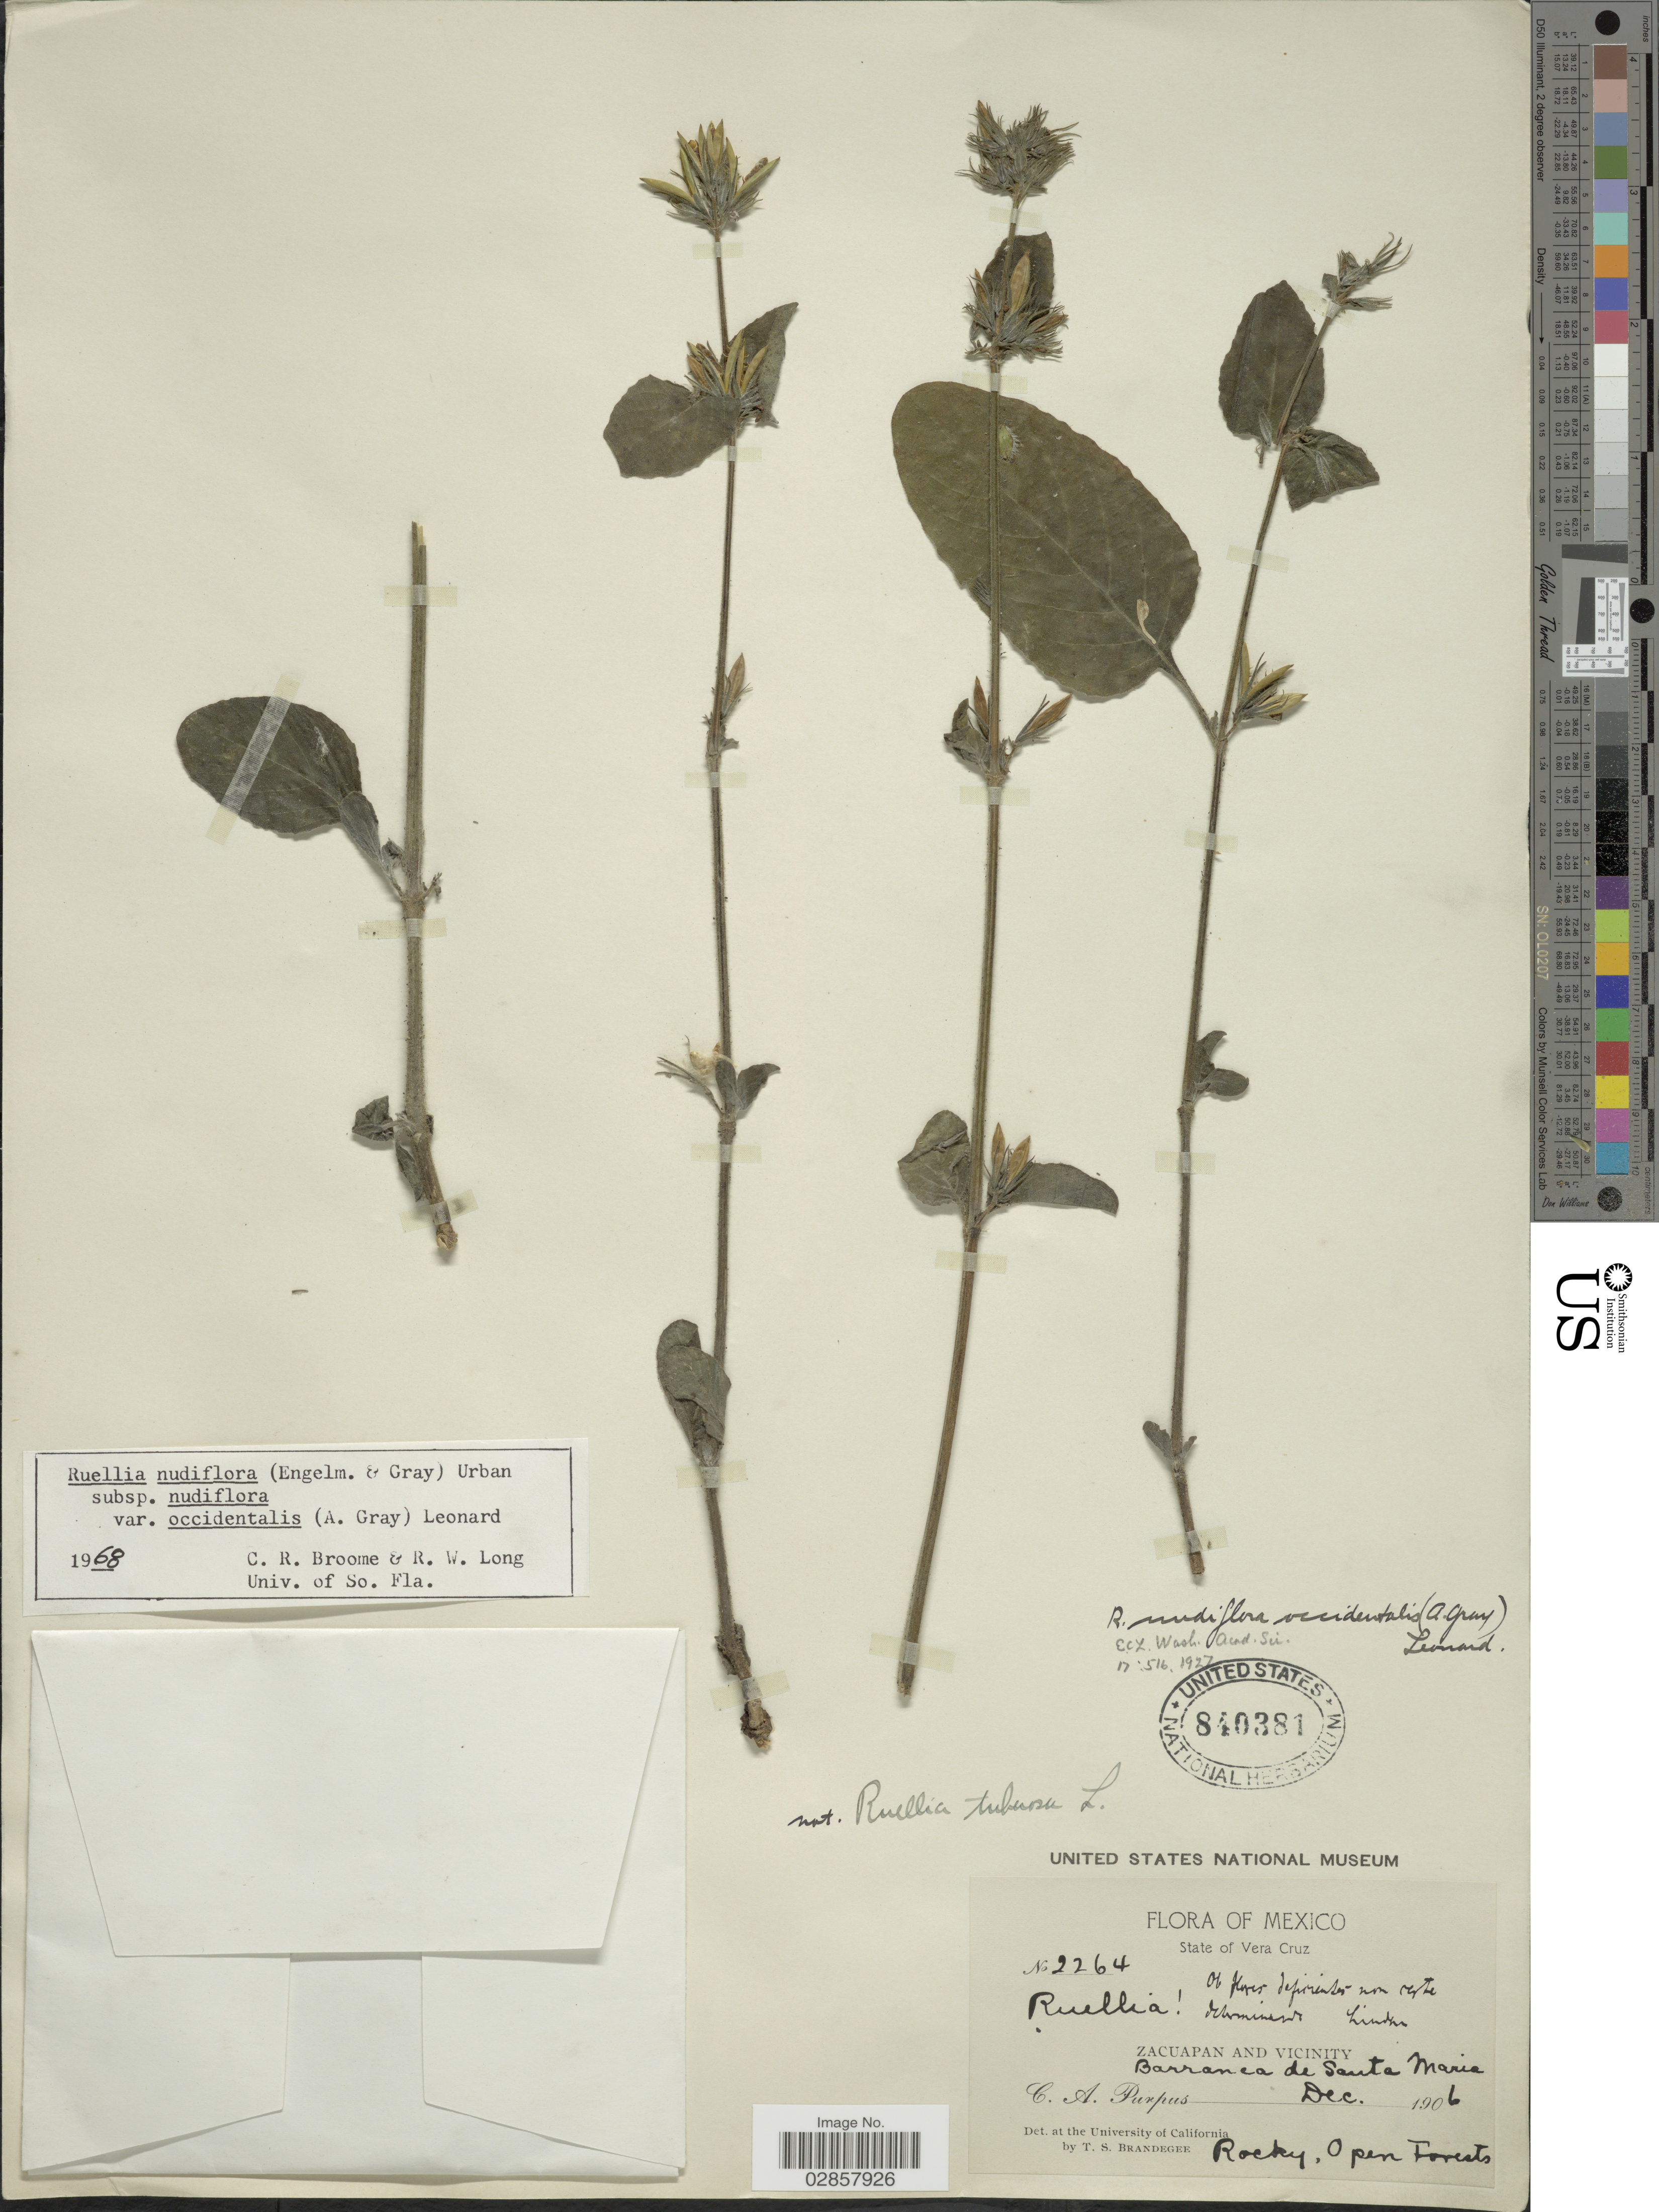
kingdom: Plantae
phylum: Tracheophyta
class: Magnoliopsida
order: Lamiales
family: Acanthaceae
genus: Ruellia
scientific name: Ruellia occidentalis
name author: (A. Gray) Tharp & F.A. Barkley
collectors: C. A. Purpus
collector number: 2264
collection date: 1906-12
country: Mexico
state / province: Veracruz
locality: Vera Cruz. Zacuapan and Vicinity. Barranca de Santa Maria.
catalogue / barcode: US 840381